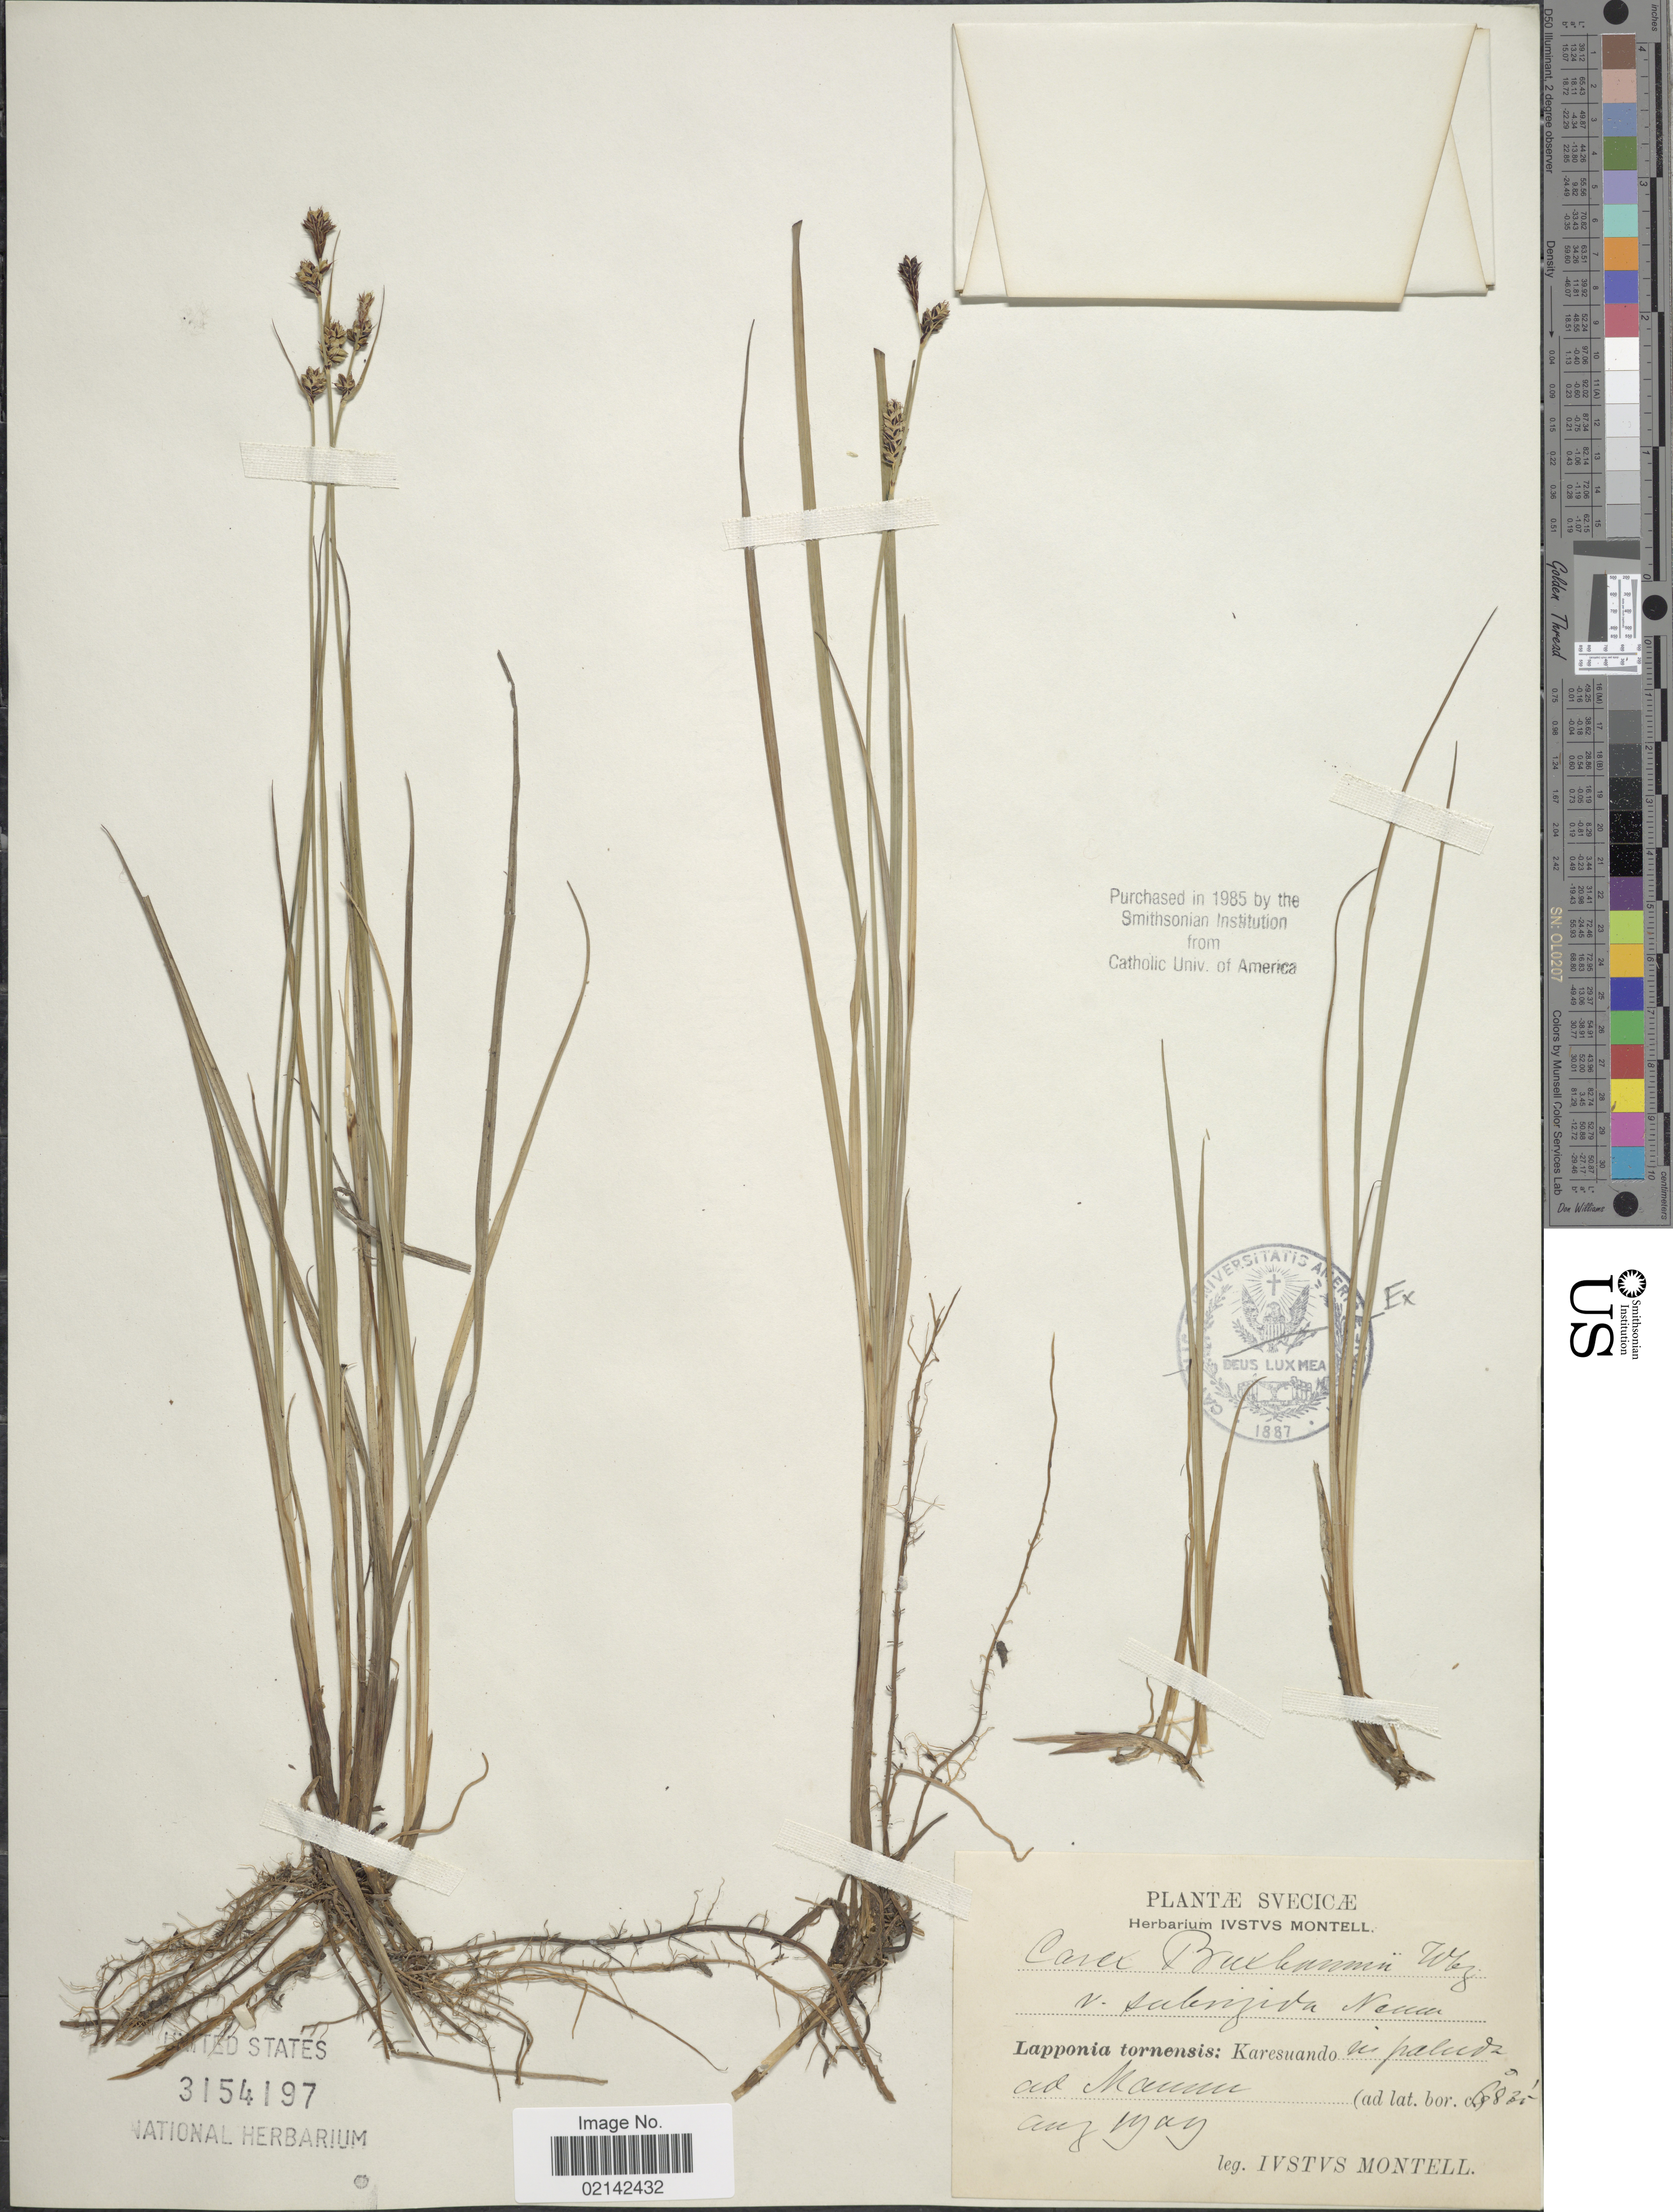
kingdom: Plantae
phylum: Tracheophyta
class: Liliopsida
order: Poales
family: Cyperaceae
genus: Carex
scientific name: Carex buxbaumii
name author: Wahlenb.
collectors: I. Montell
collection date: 1909-08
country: Sweden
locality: Svecicae, Lapponia torensis: Karesuando in palude ad Maunu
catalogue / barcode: US 3154197